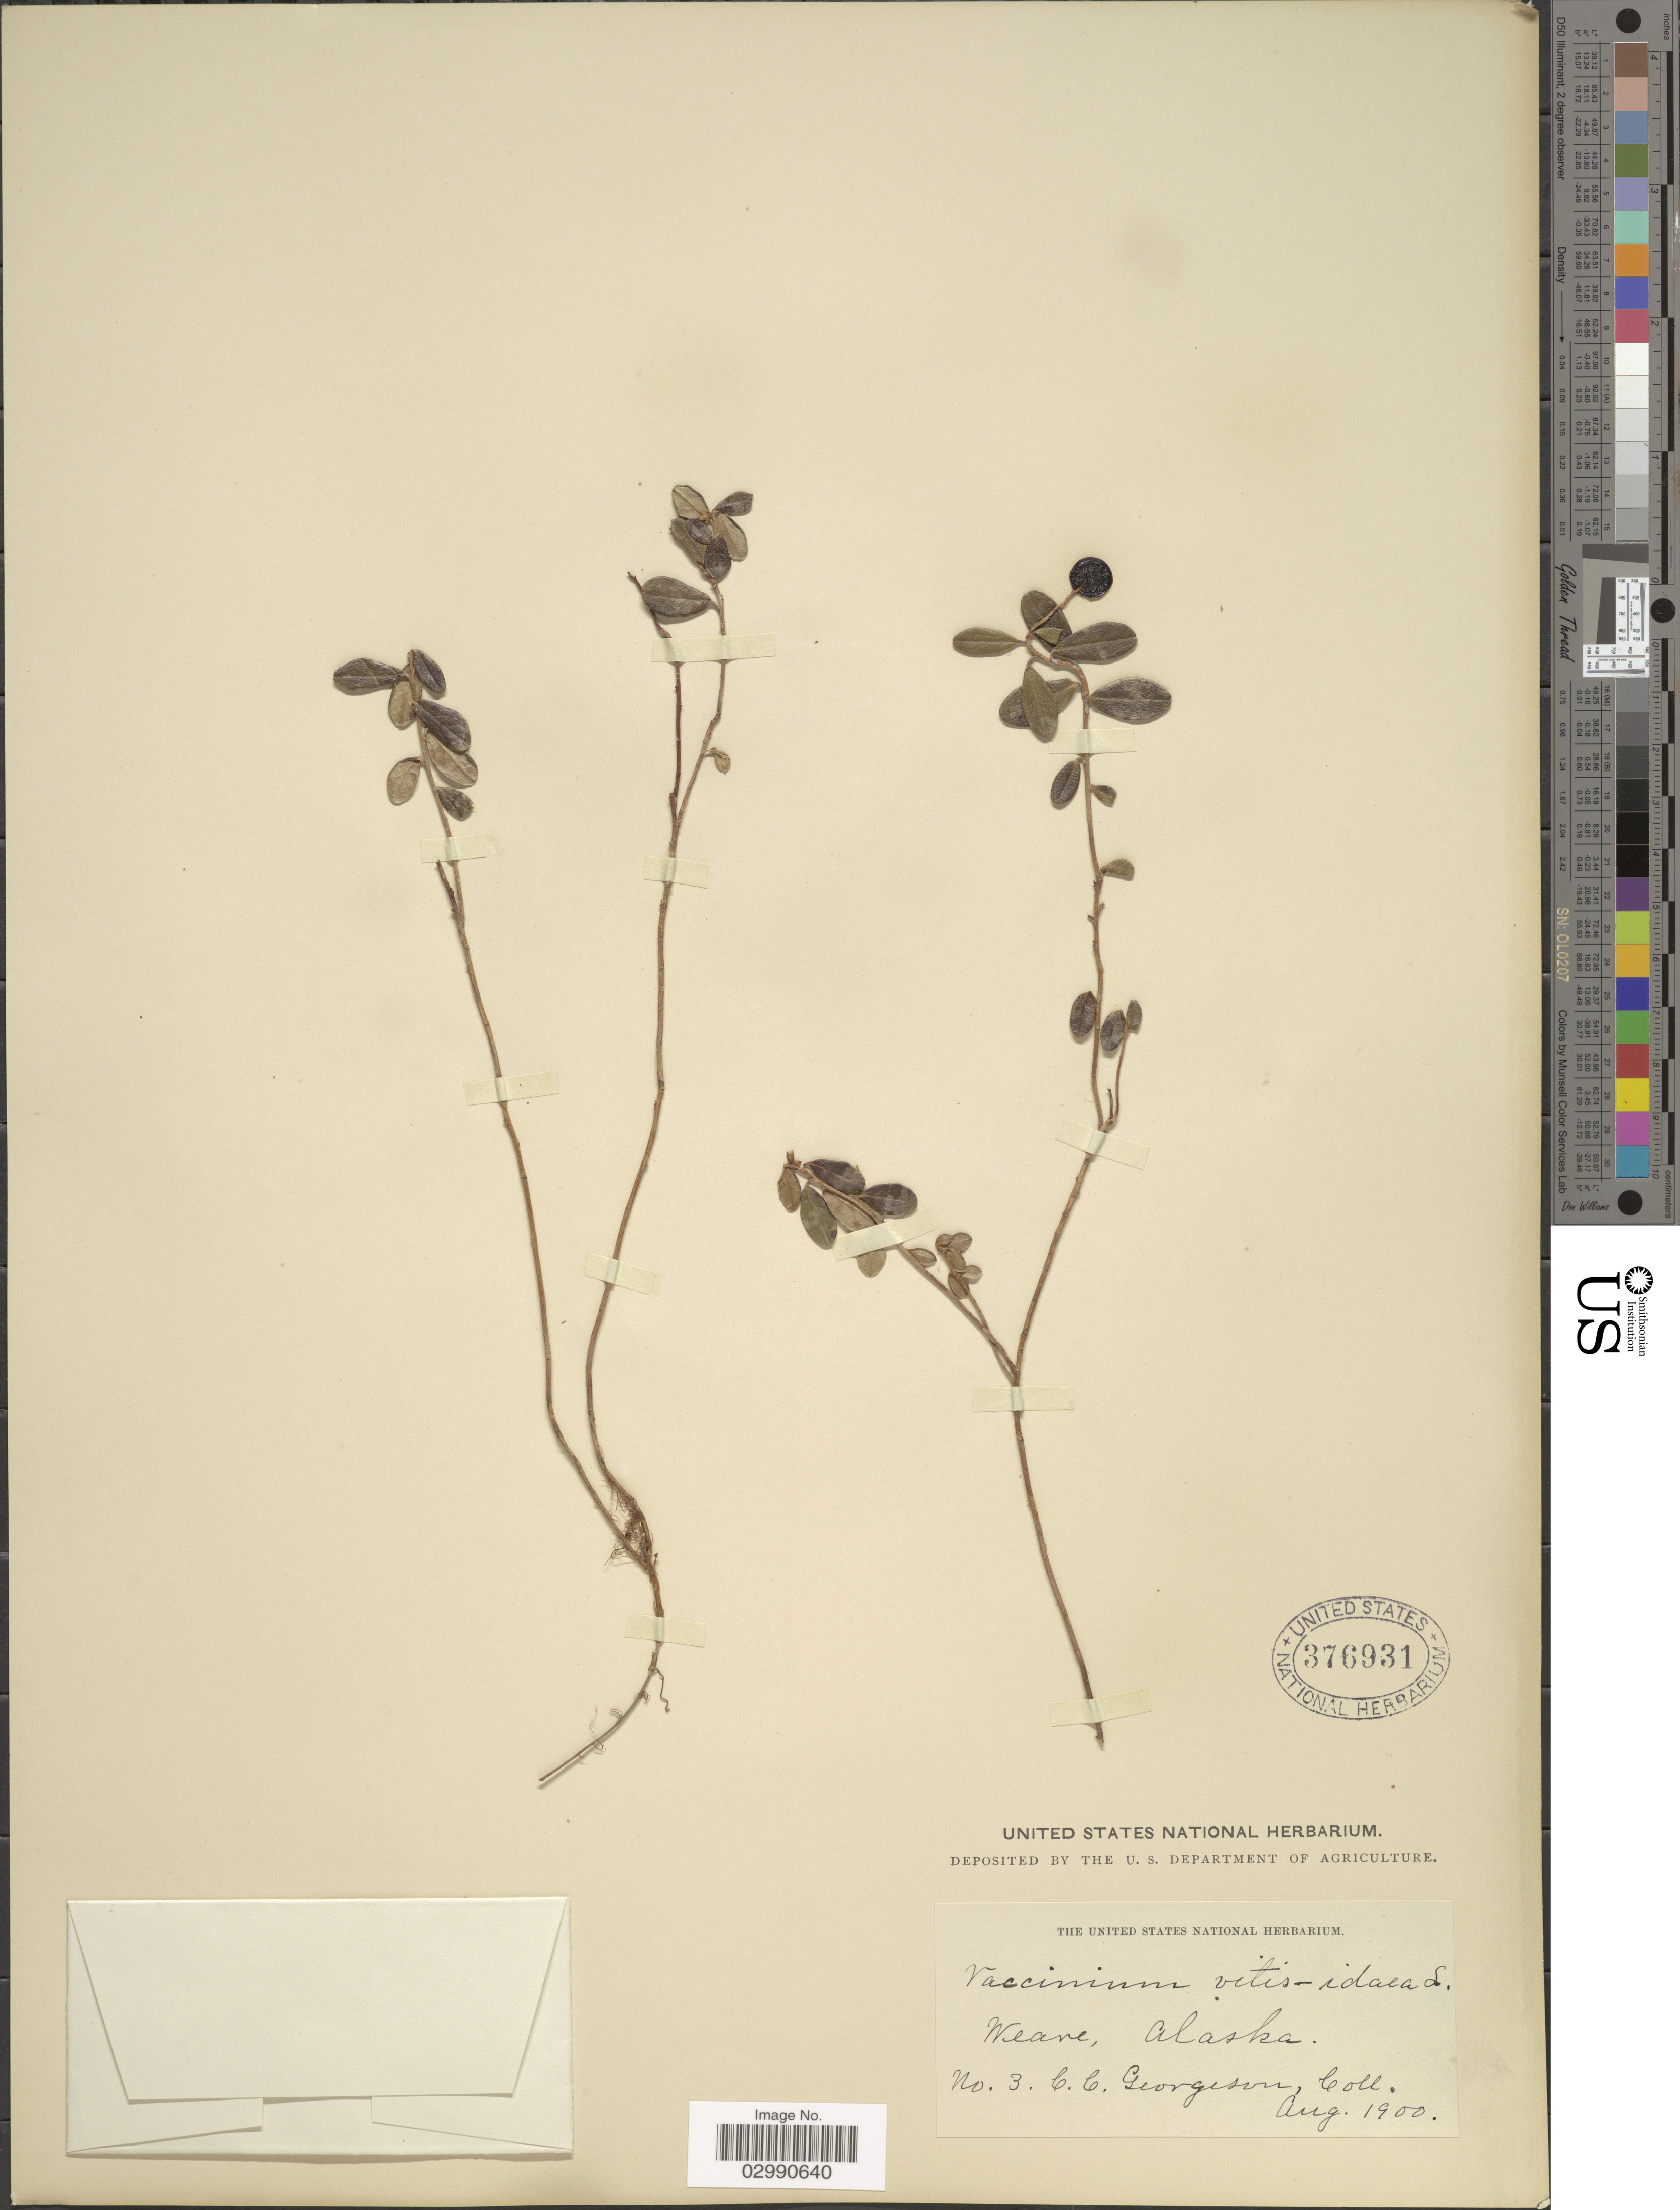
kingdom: Plantae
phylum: Tracheophyta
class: Magnoliopsida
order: Ericales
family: Ericaceae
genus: Vaccinium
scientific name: Vaccinium vitis-idaea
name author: L.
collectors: C. Georgeson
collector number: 3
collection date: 1900-08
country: United States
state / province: Alaska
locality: Weave.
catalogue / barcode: US 376931